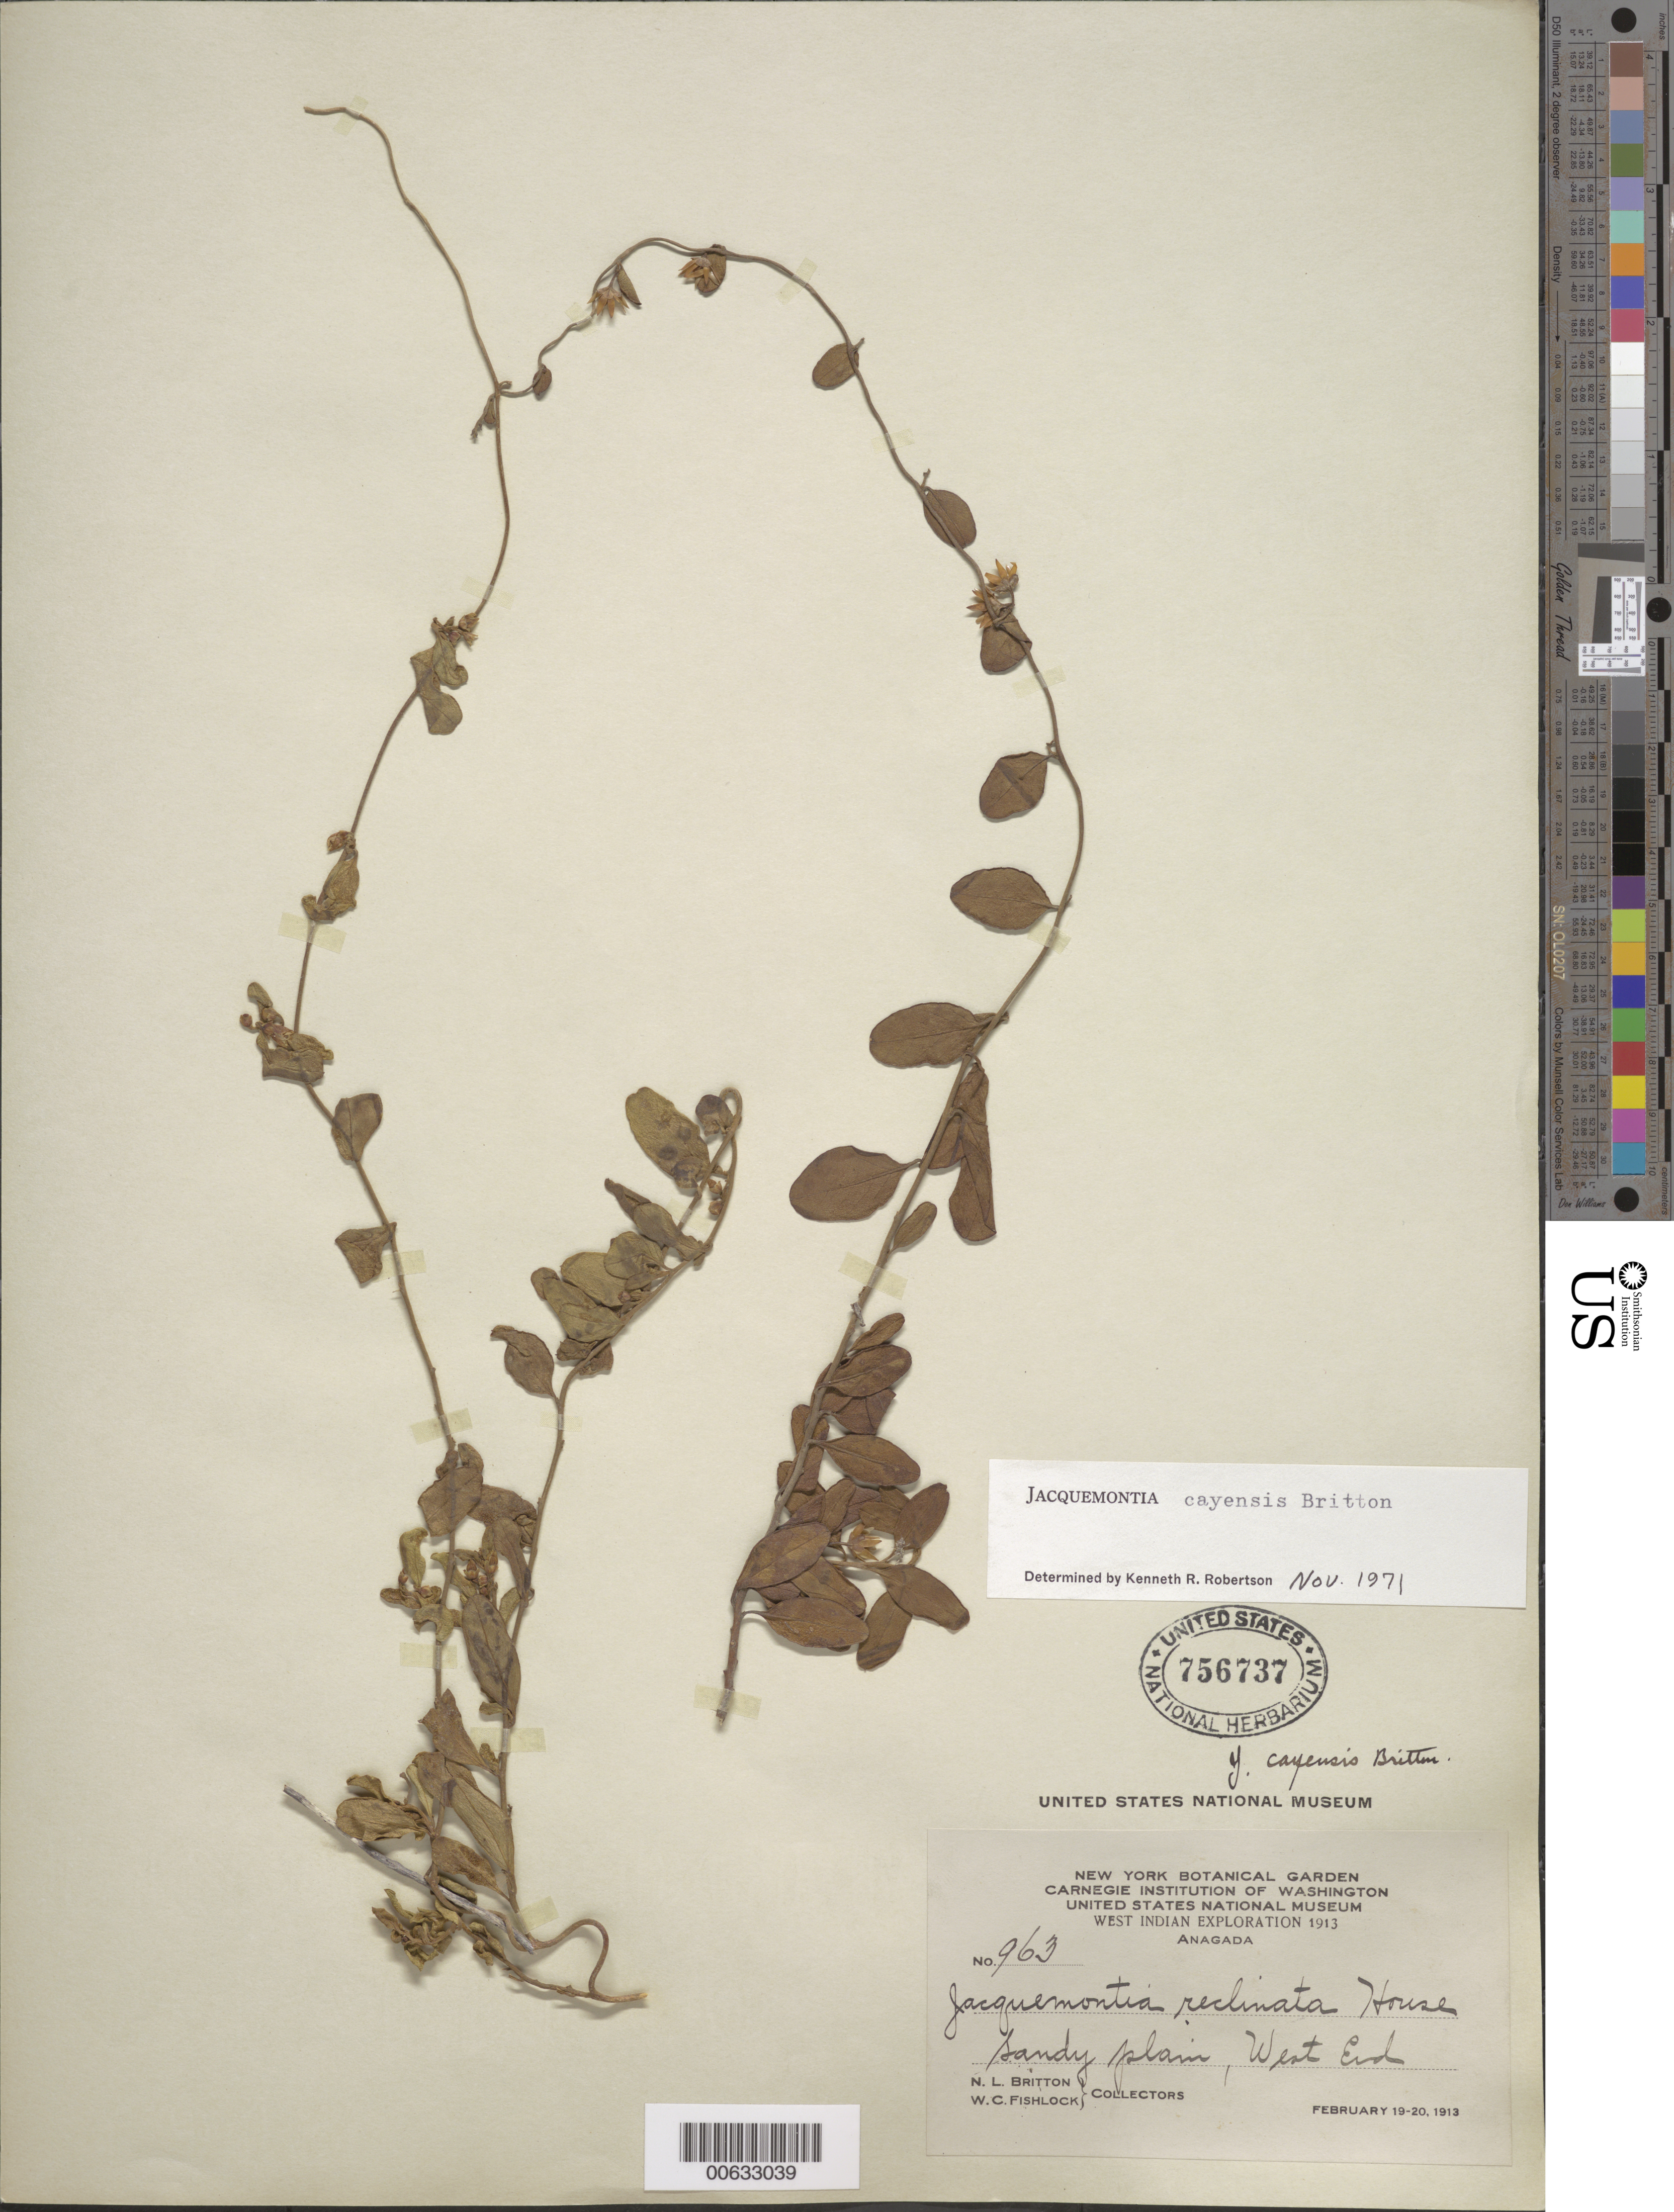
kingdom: Plantae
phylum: Tracheophyta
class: Magnoliopsida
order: Solanales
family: Convolvulaceae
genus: Jacquemontia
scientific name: Jacquemontia cayensis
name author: Britton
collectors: N. Britton & W. Fishlock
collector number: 963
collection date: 1913-02-19/1913-02-20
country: British Virgin Islands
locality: West Indian, Anagada, sandy plain, West End.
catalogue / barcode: US 756737